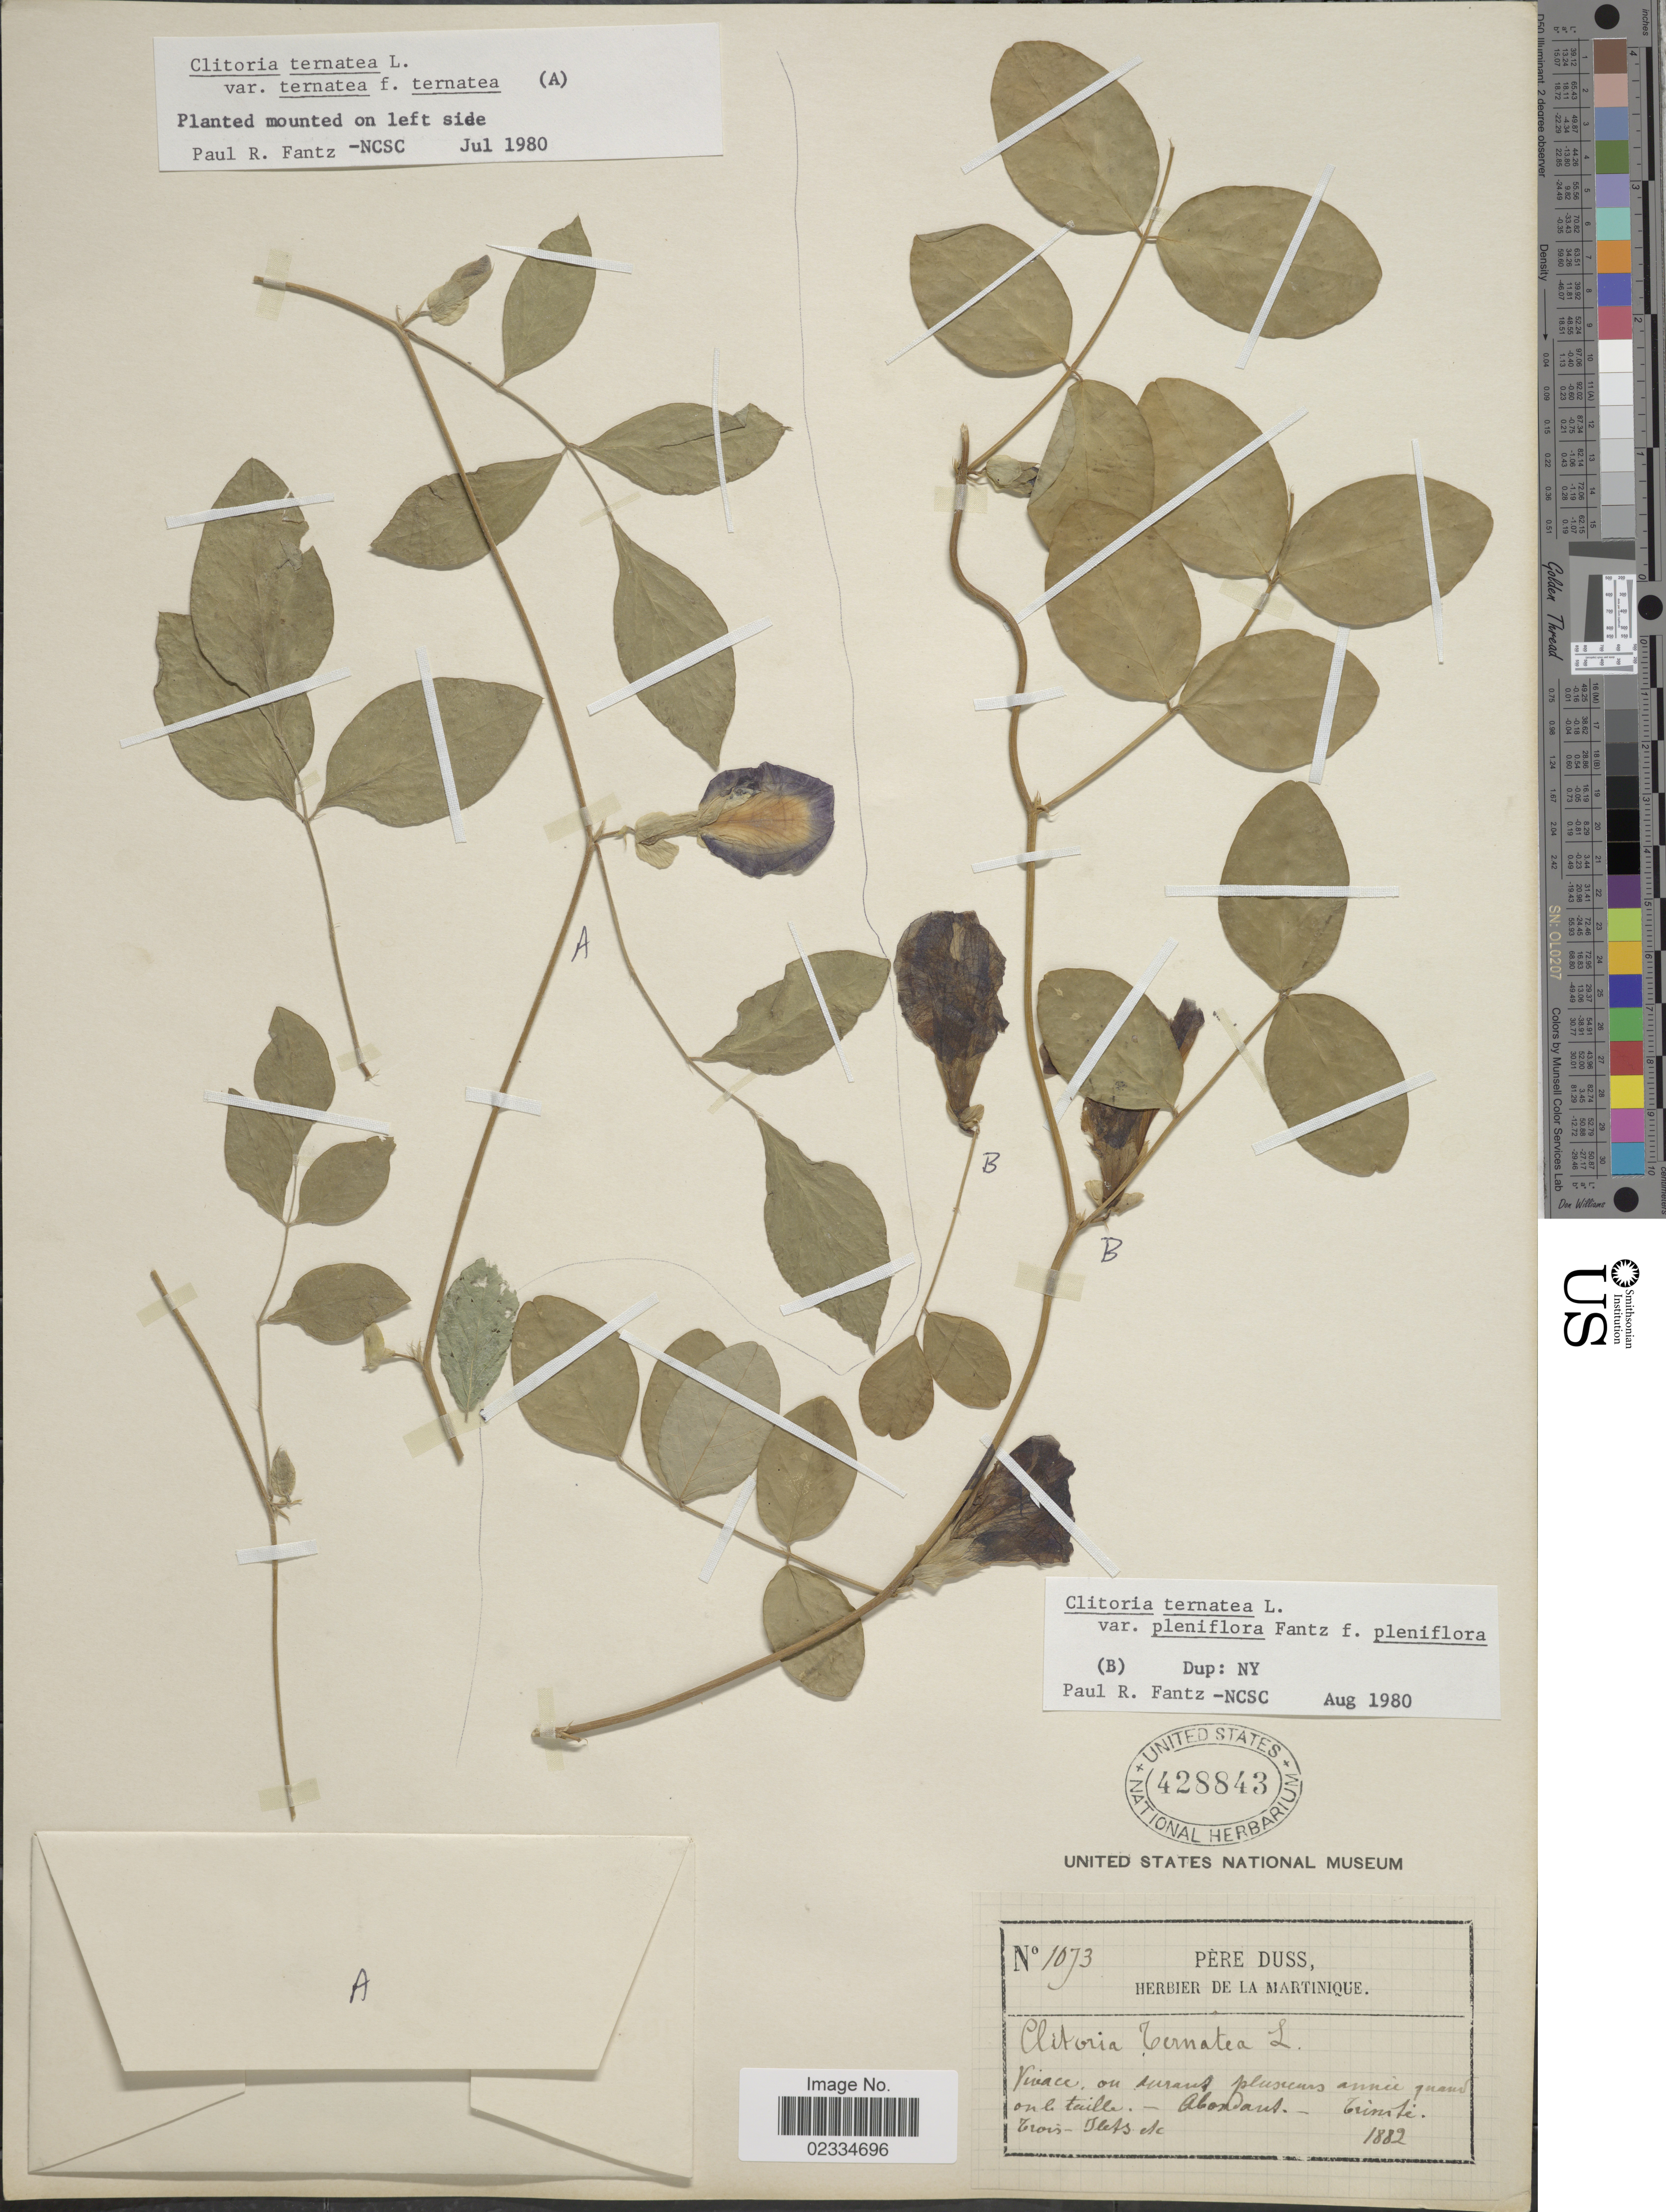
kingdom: Plantae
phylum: Tracheophyta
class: Magnoliopsida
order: Fabales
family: Fabaceae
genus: Clitoria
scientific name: Clitoria ternatea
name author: L.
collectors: Père Duss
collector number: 1073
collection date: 1882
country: Martinique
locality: Trinite Trois-Ilets etc.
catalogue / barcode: US 428843